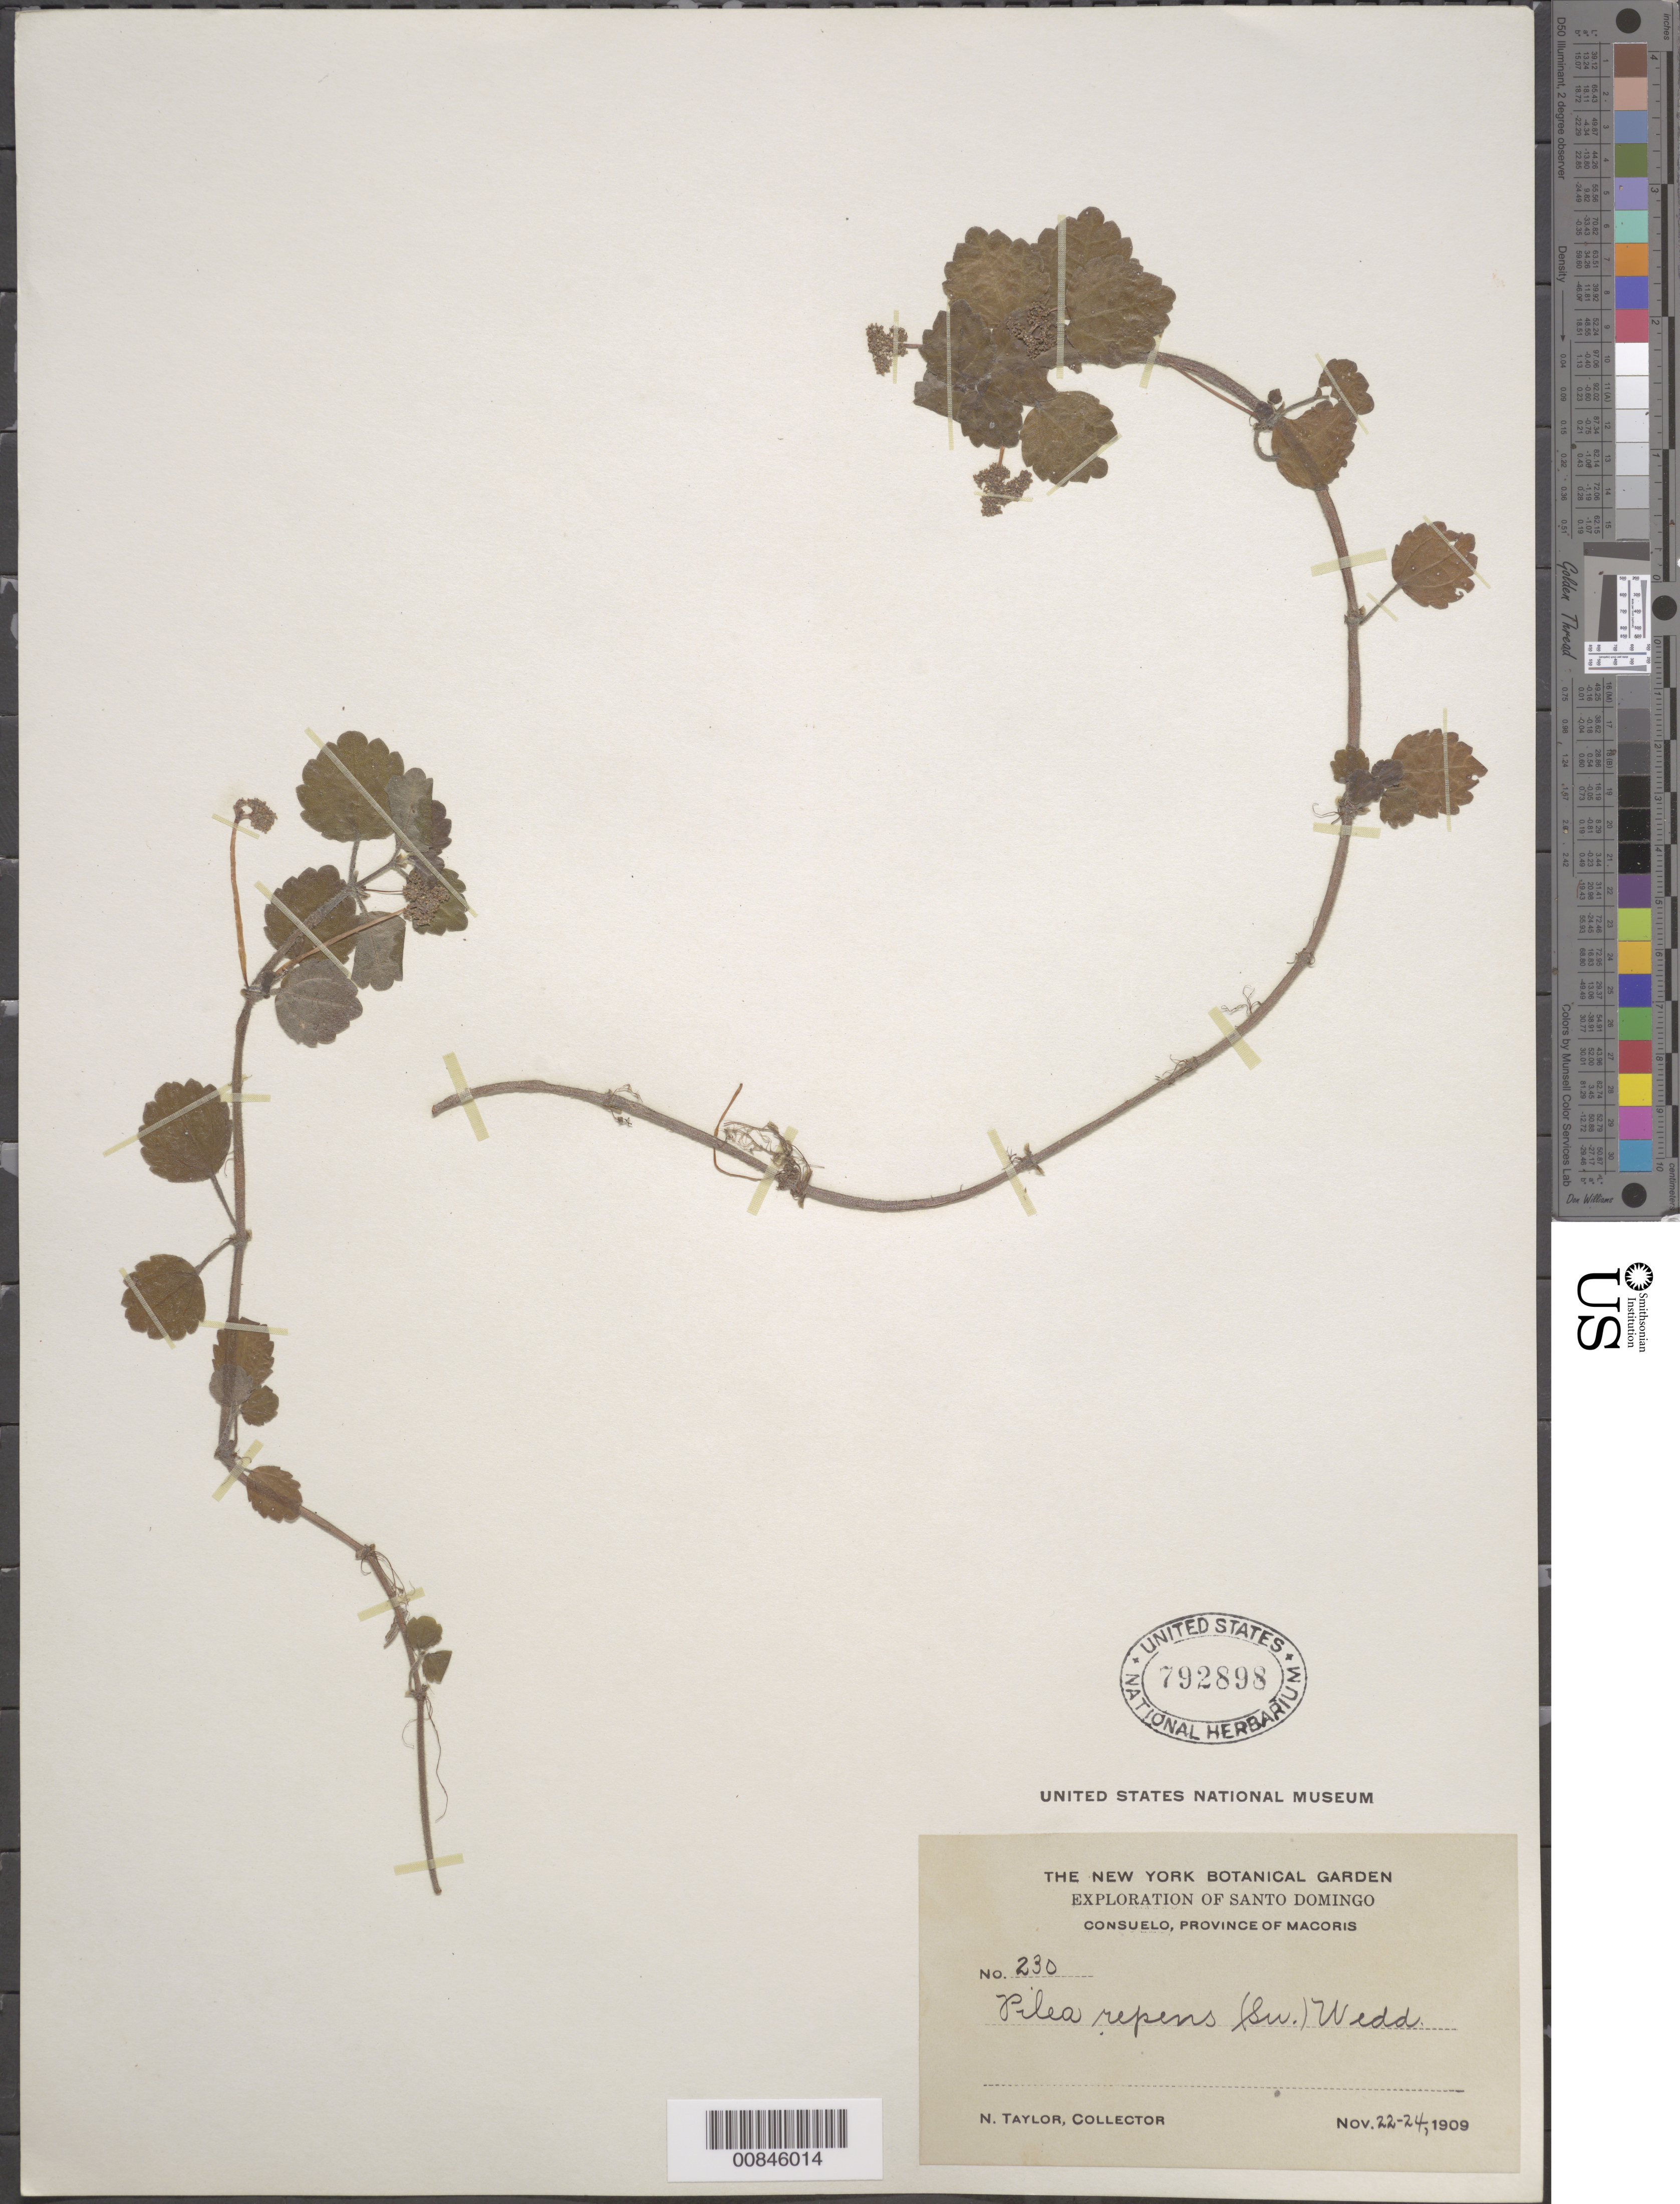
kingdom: Plantae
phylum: Tracheophyta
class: Magnoliopsida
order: Rosales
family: Urticaceae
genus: Pilea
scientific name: Pilea repens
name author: (Sw.) Wedd.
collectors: N. Taylor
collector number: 230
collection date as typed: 22 Nov 1909 to 24 Nov 1909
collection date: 1909-11-22/1909-11-24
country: Dominican Republic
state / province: San Pedro de Macoris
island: Hispaniola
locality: Consuelo, Province of Macoris.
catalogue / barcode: US 792898